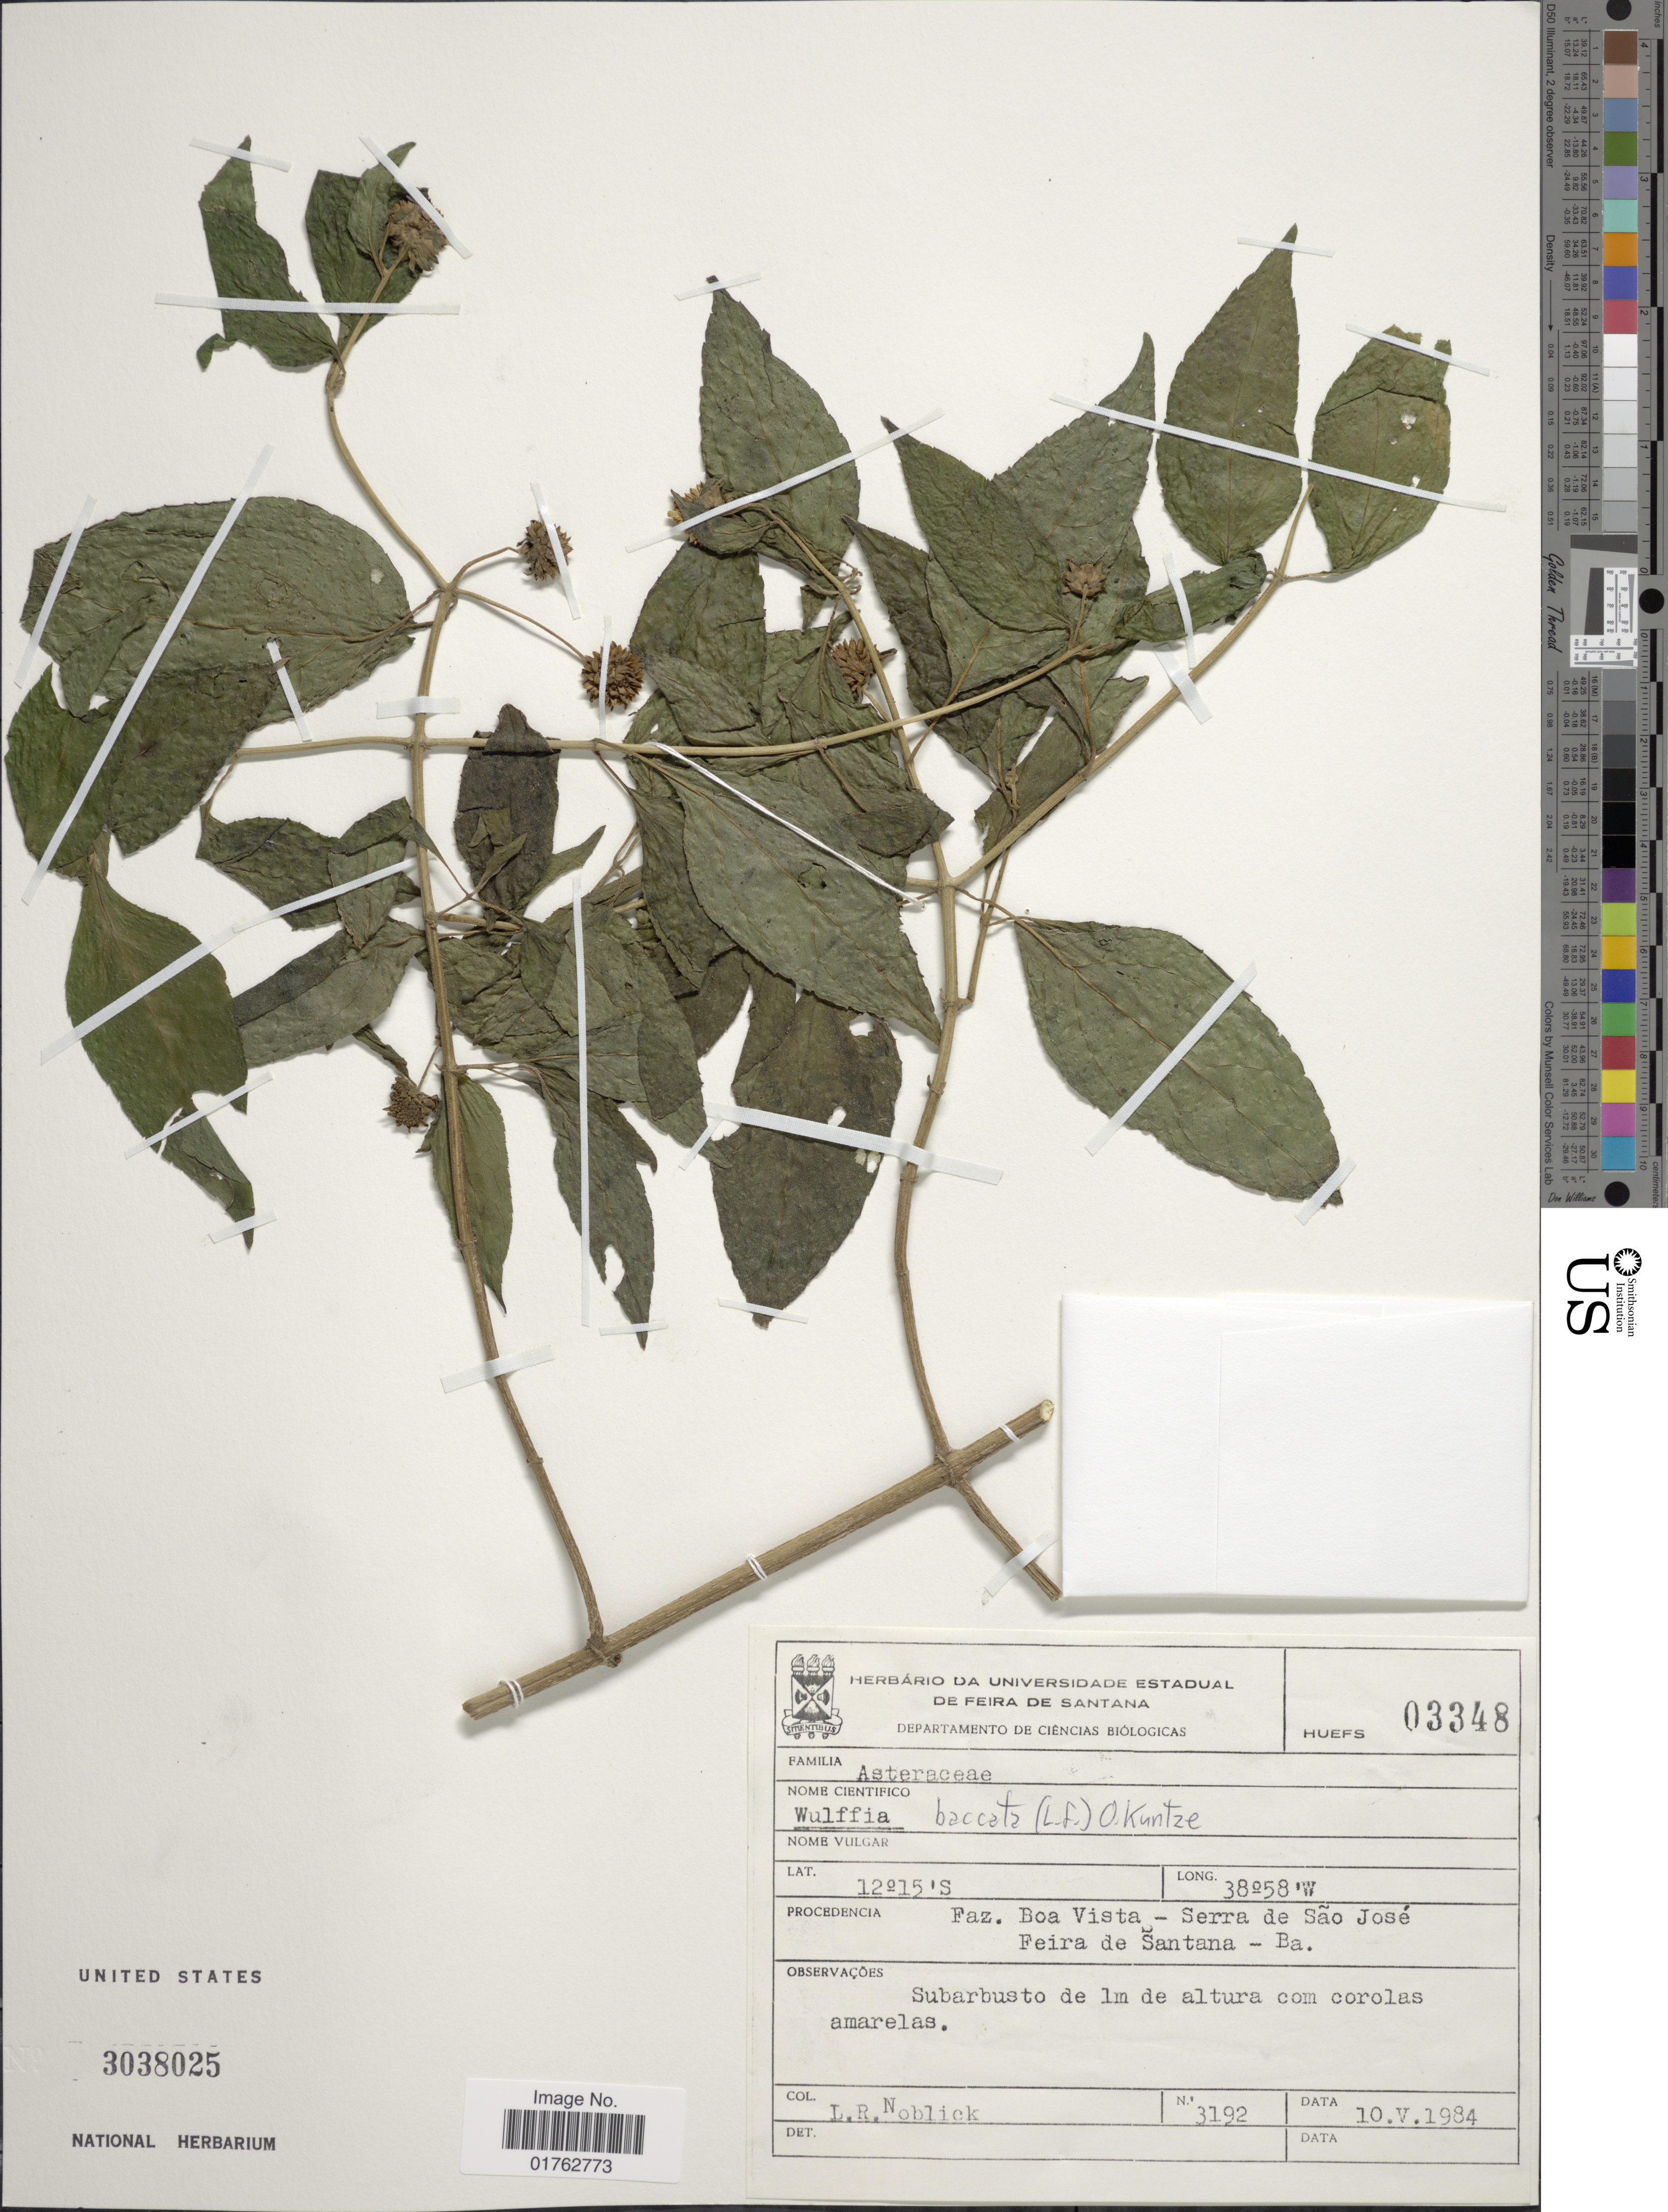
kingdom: Plantae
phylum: Tracheophyta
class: Magnoliopsida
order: Asterales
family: Asteraceae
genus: Wulffia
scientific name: Wulffia baccata var. baccata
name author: (L.) Kuntze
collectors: L. R. Noblick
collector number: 3192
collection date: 1984-05-10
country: Cape Verde Islands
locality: Faz. Boa Vista - Serra de Sao Jose, Feira de Santana - Ba.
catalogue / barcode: US 3038025